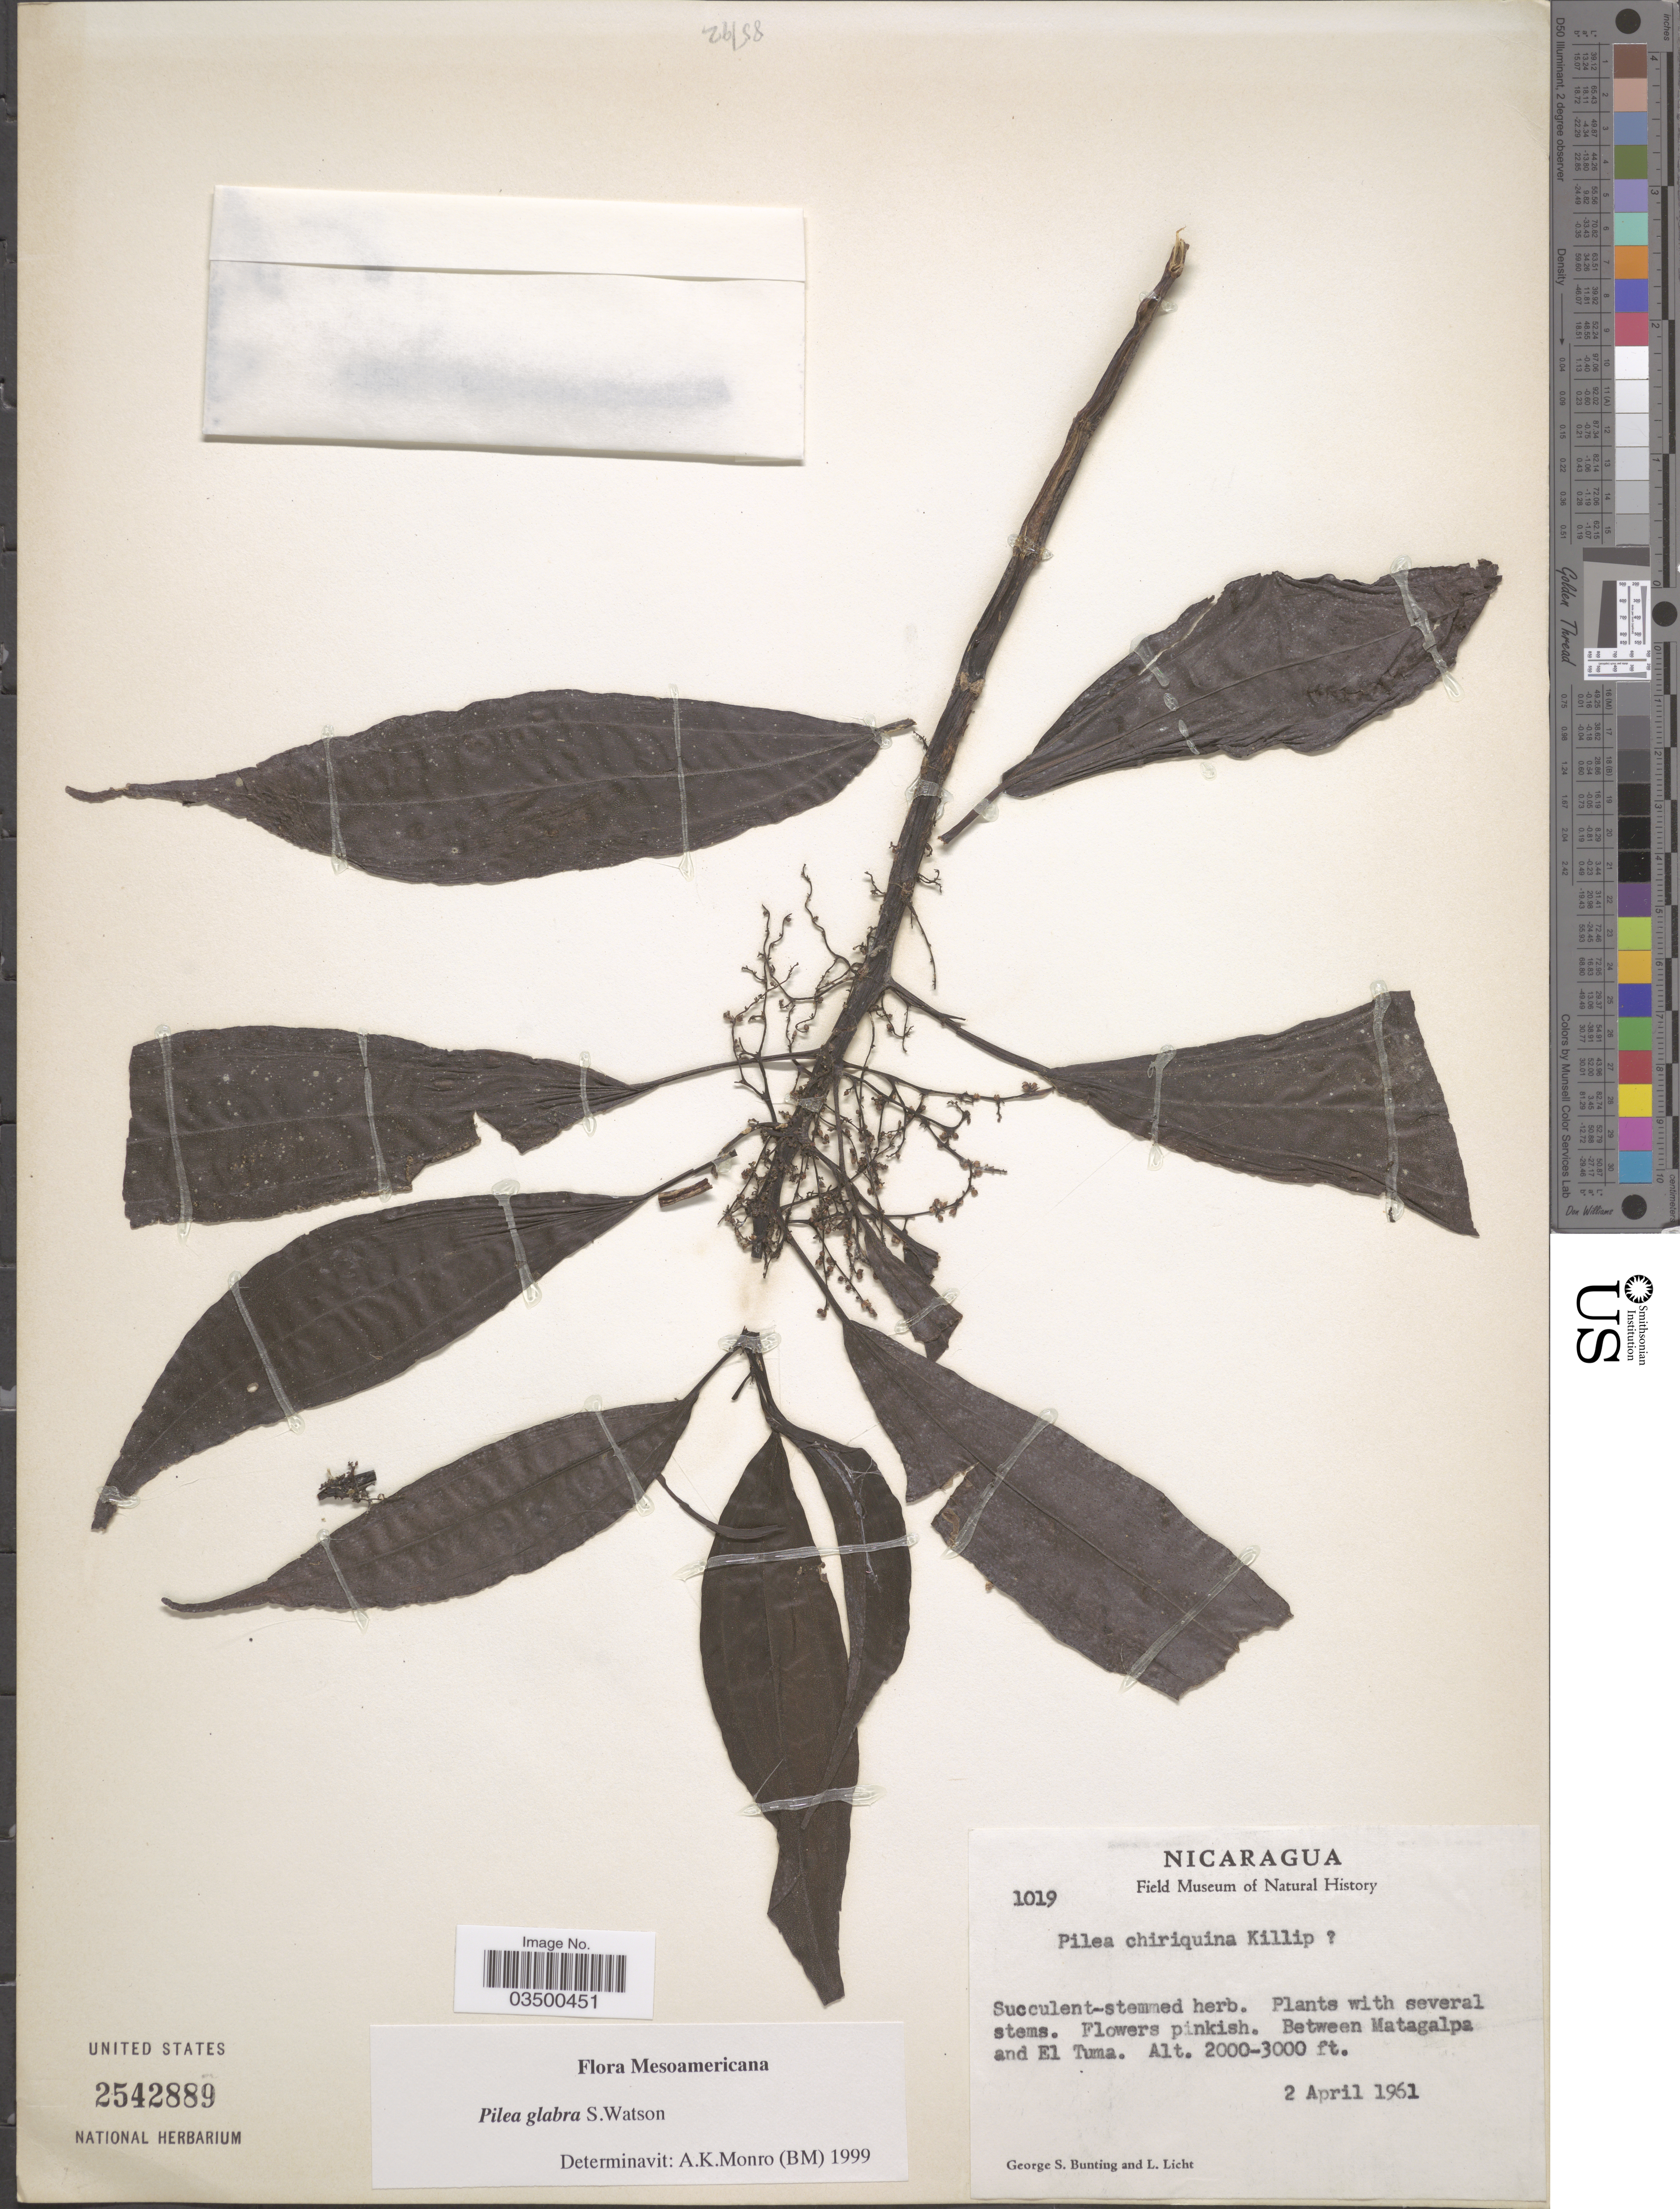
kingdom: Plantae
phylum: Tracheophyta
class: Magnoliopsida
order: Rosales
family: Urticaceae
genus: Pilea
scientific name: Pilea glabra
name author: S. Watson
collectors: G. S. Bunting & L. Licht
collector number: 1019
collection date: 1961-04-02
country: Nicaragua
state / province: Matagalpa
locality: Between Matagalpa and El Tuma.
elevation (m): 610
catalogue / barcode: US 2542889